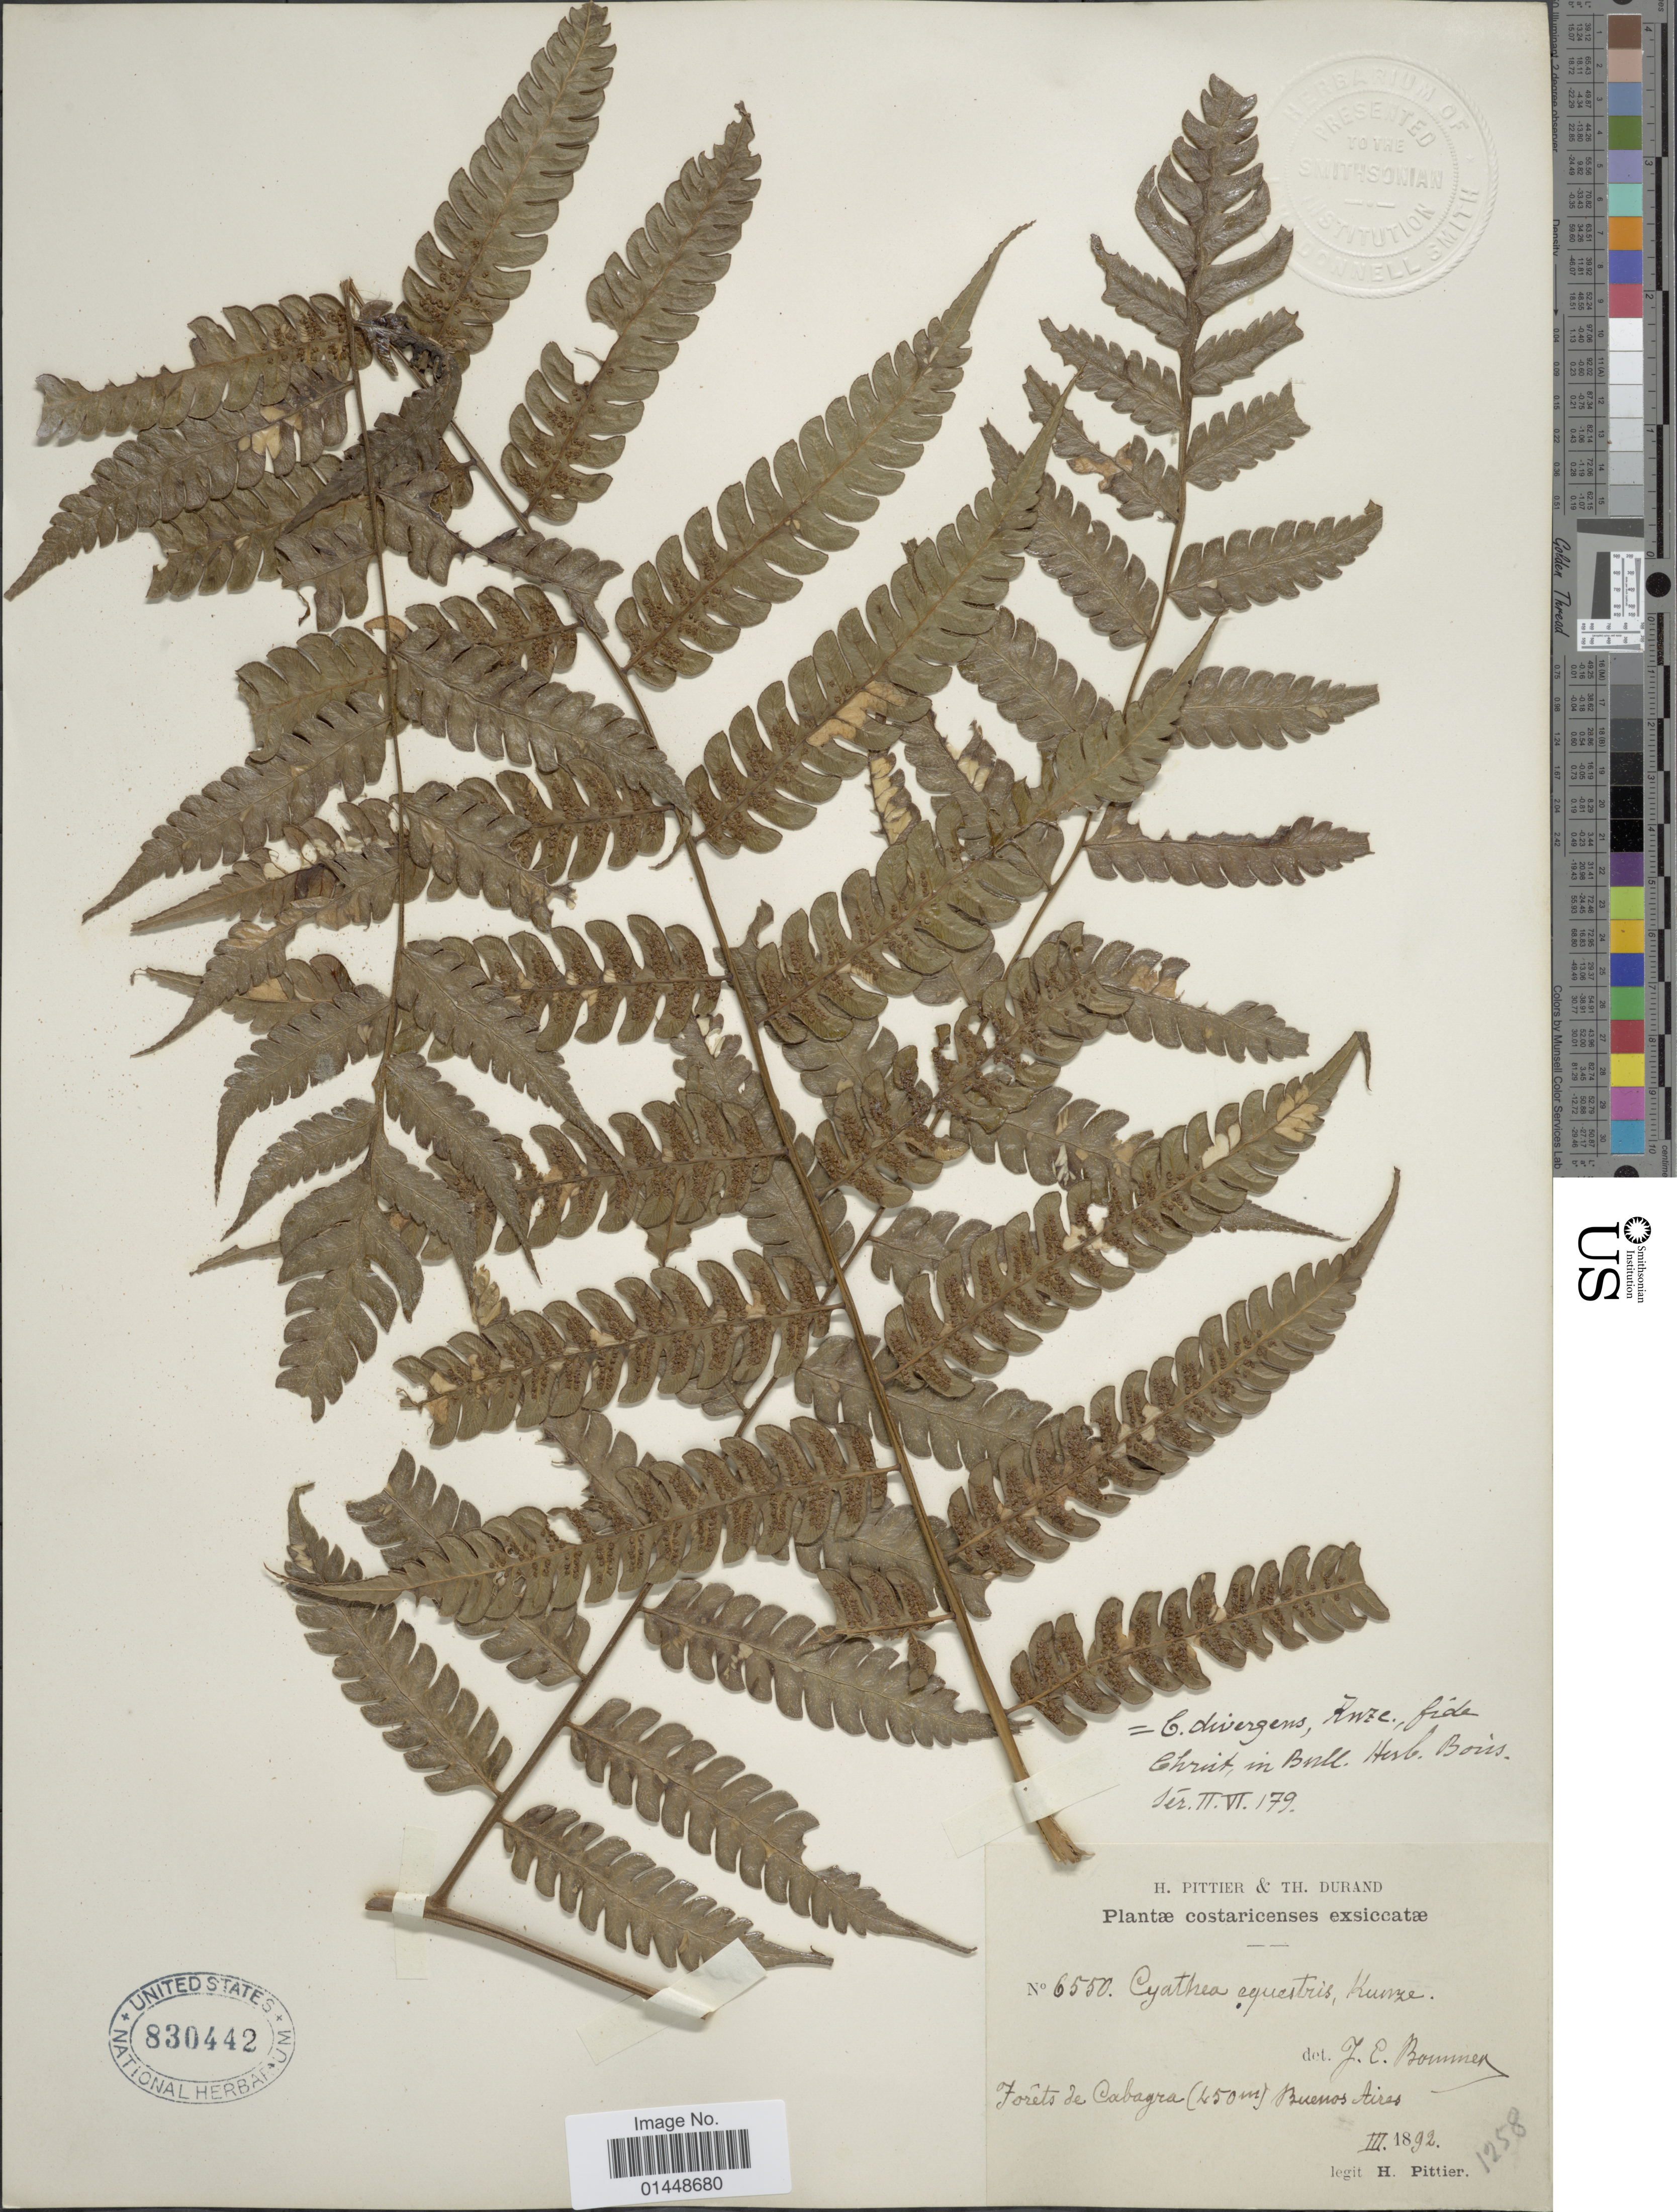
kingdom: Plantae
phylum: Tracheophyta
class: Polypodiopsida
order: Cyatheales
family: Cyatheaceae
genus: Cyathea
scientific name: Cyathea divergens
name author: Kunze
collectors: H. F. Pittier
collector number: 6550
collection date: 1892-03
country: Costa Rica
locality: Forêts de Cabagra, Buenos Aires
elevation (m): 450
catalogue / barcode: US 830442